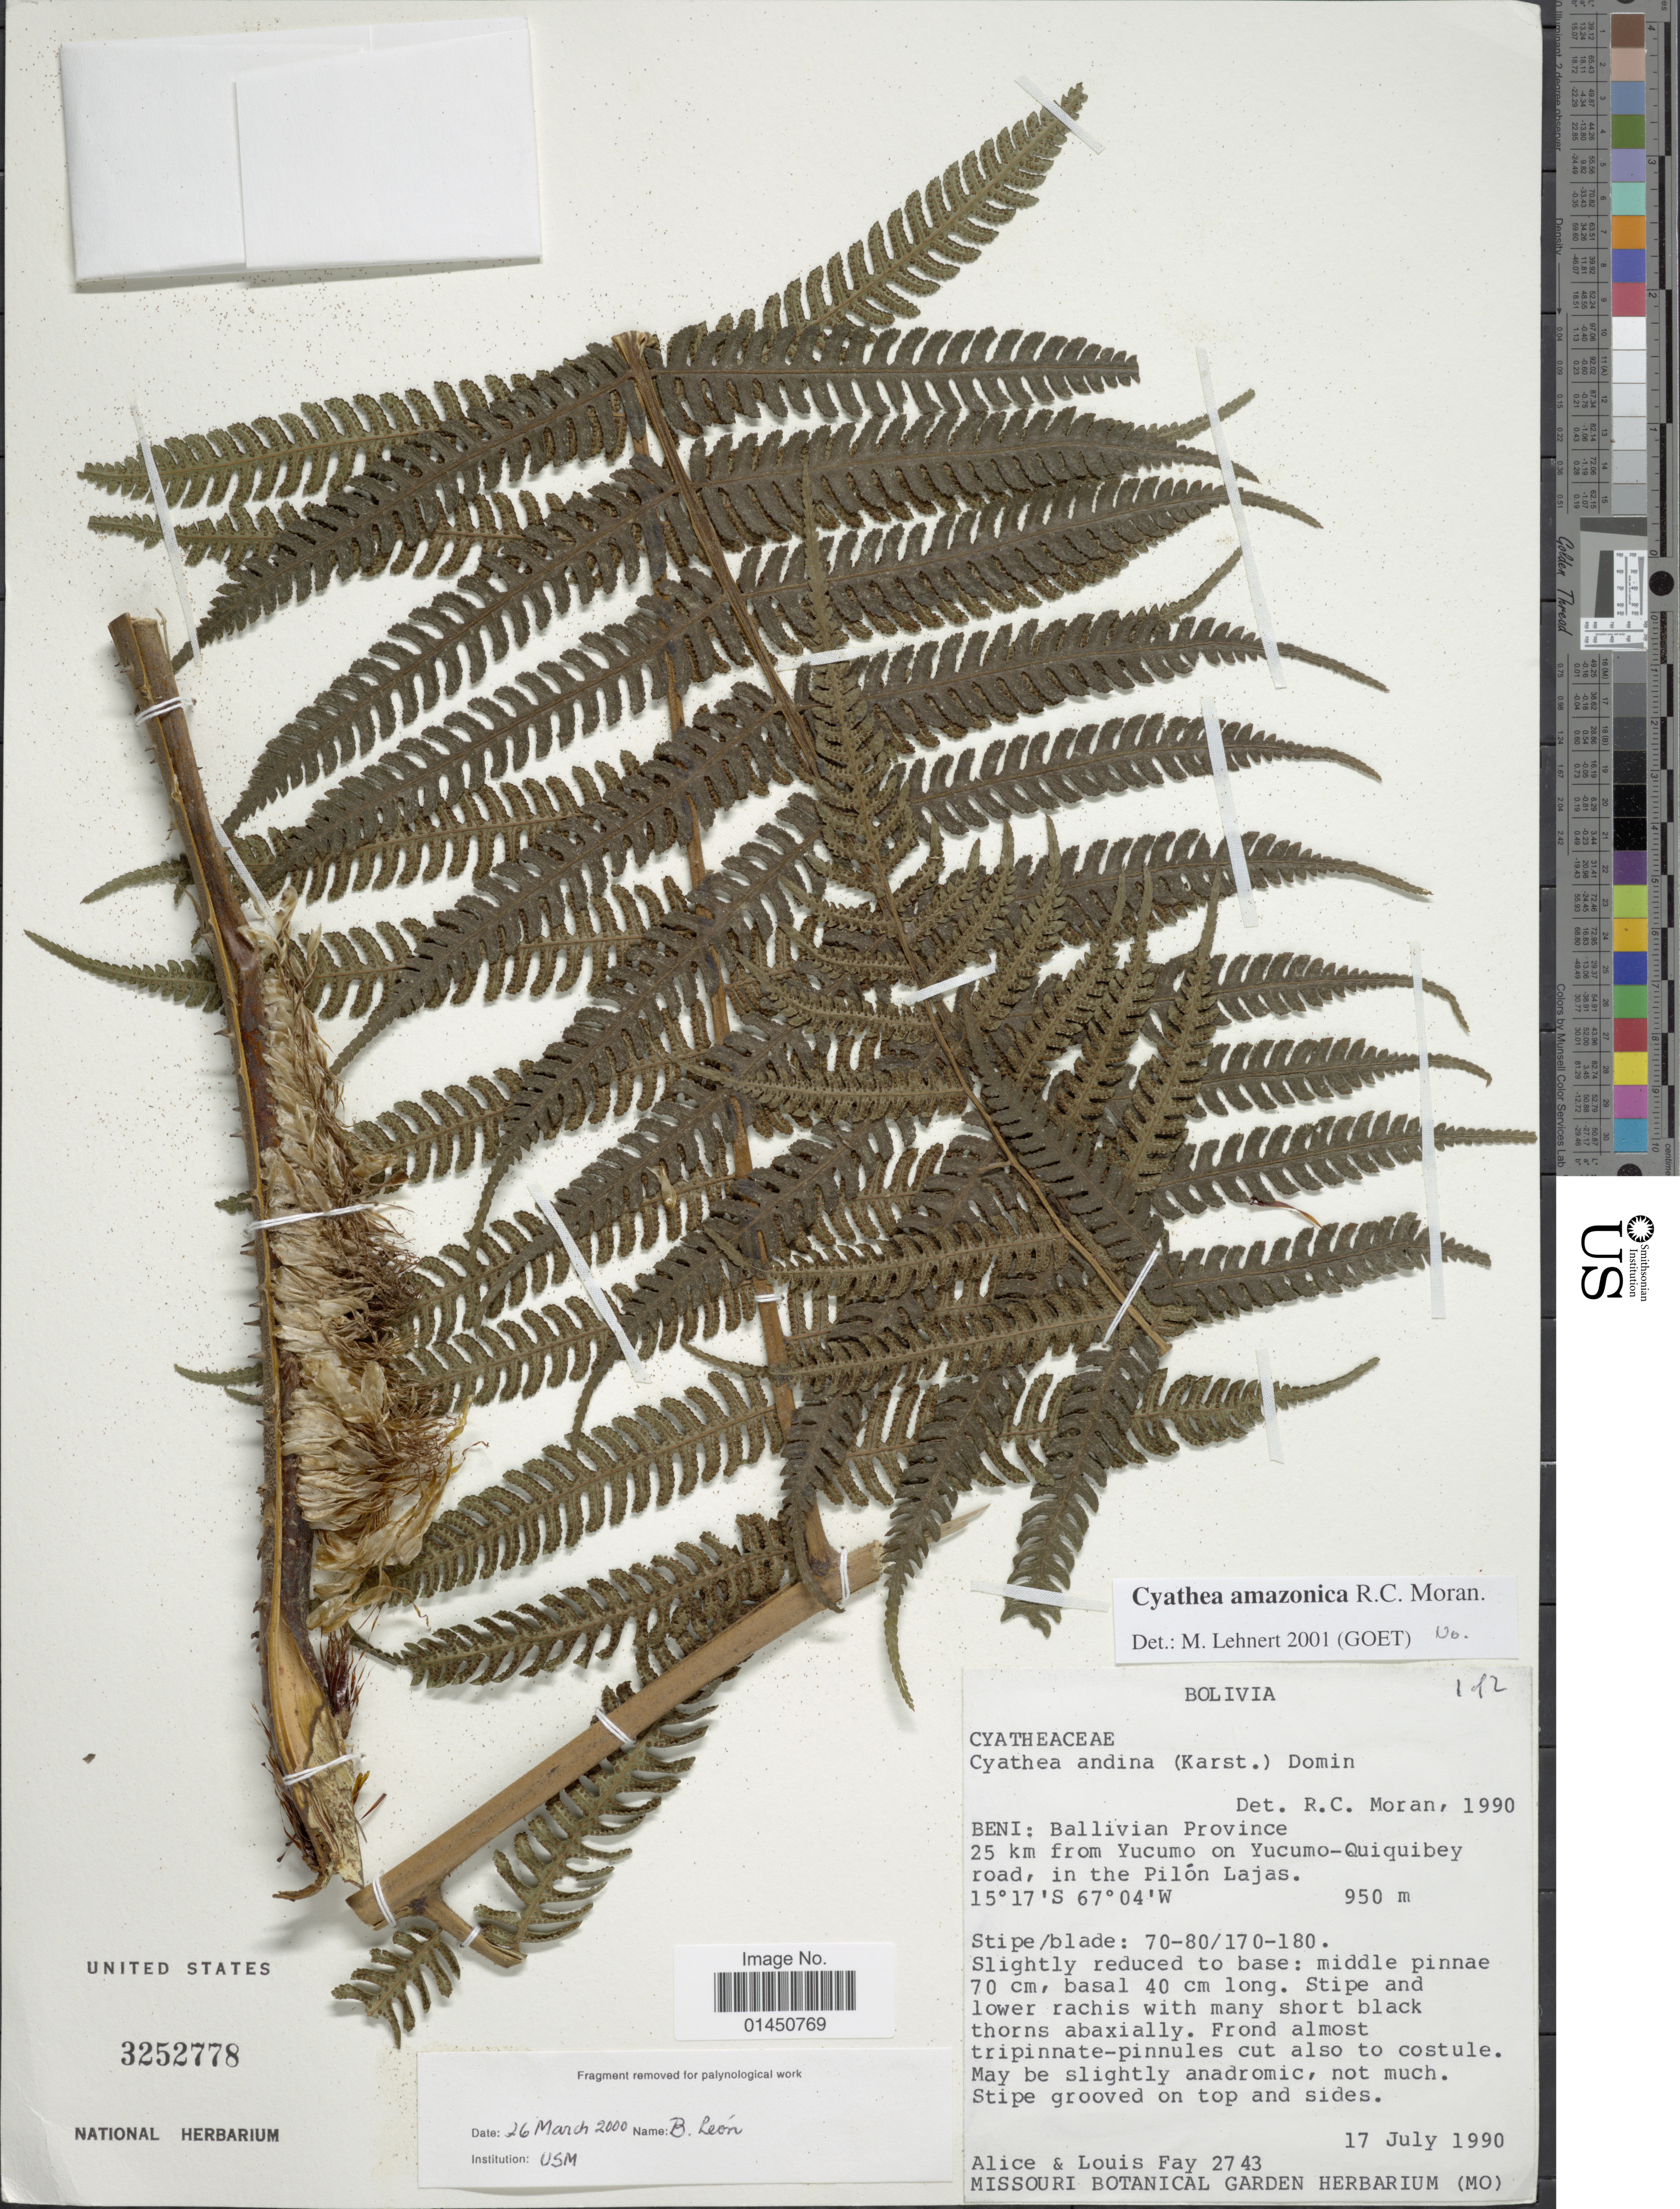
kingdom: Plantae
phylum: Tracheophyta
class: Polypodiopsida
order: Cyatheales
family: Cyatheaceae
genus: Cyathea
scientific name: Cyathea andina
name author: Domin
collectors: A. Fay & L. Fay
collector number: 2743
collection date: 1990-07-17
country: Bolivia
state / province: Beni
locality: Ballivian Province, 25 km from Yucumo on Yucumo-Quiquibey road, in the Pilon Lajas.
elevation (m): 950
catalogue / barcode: US 3252778